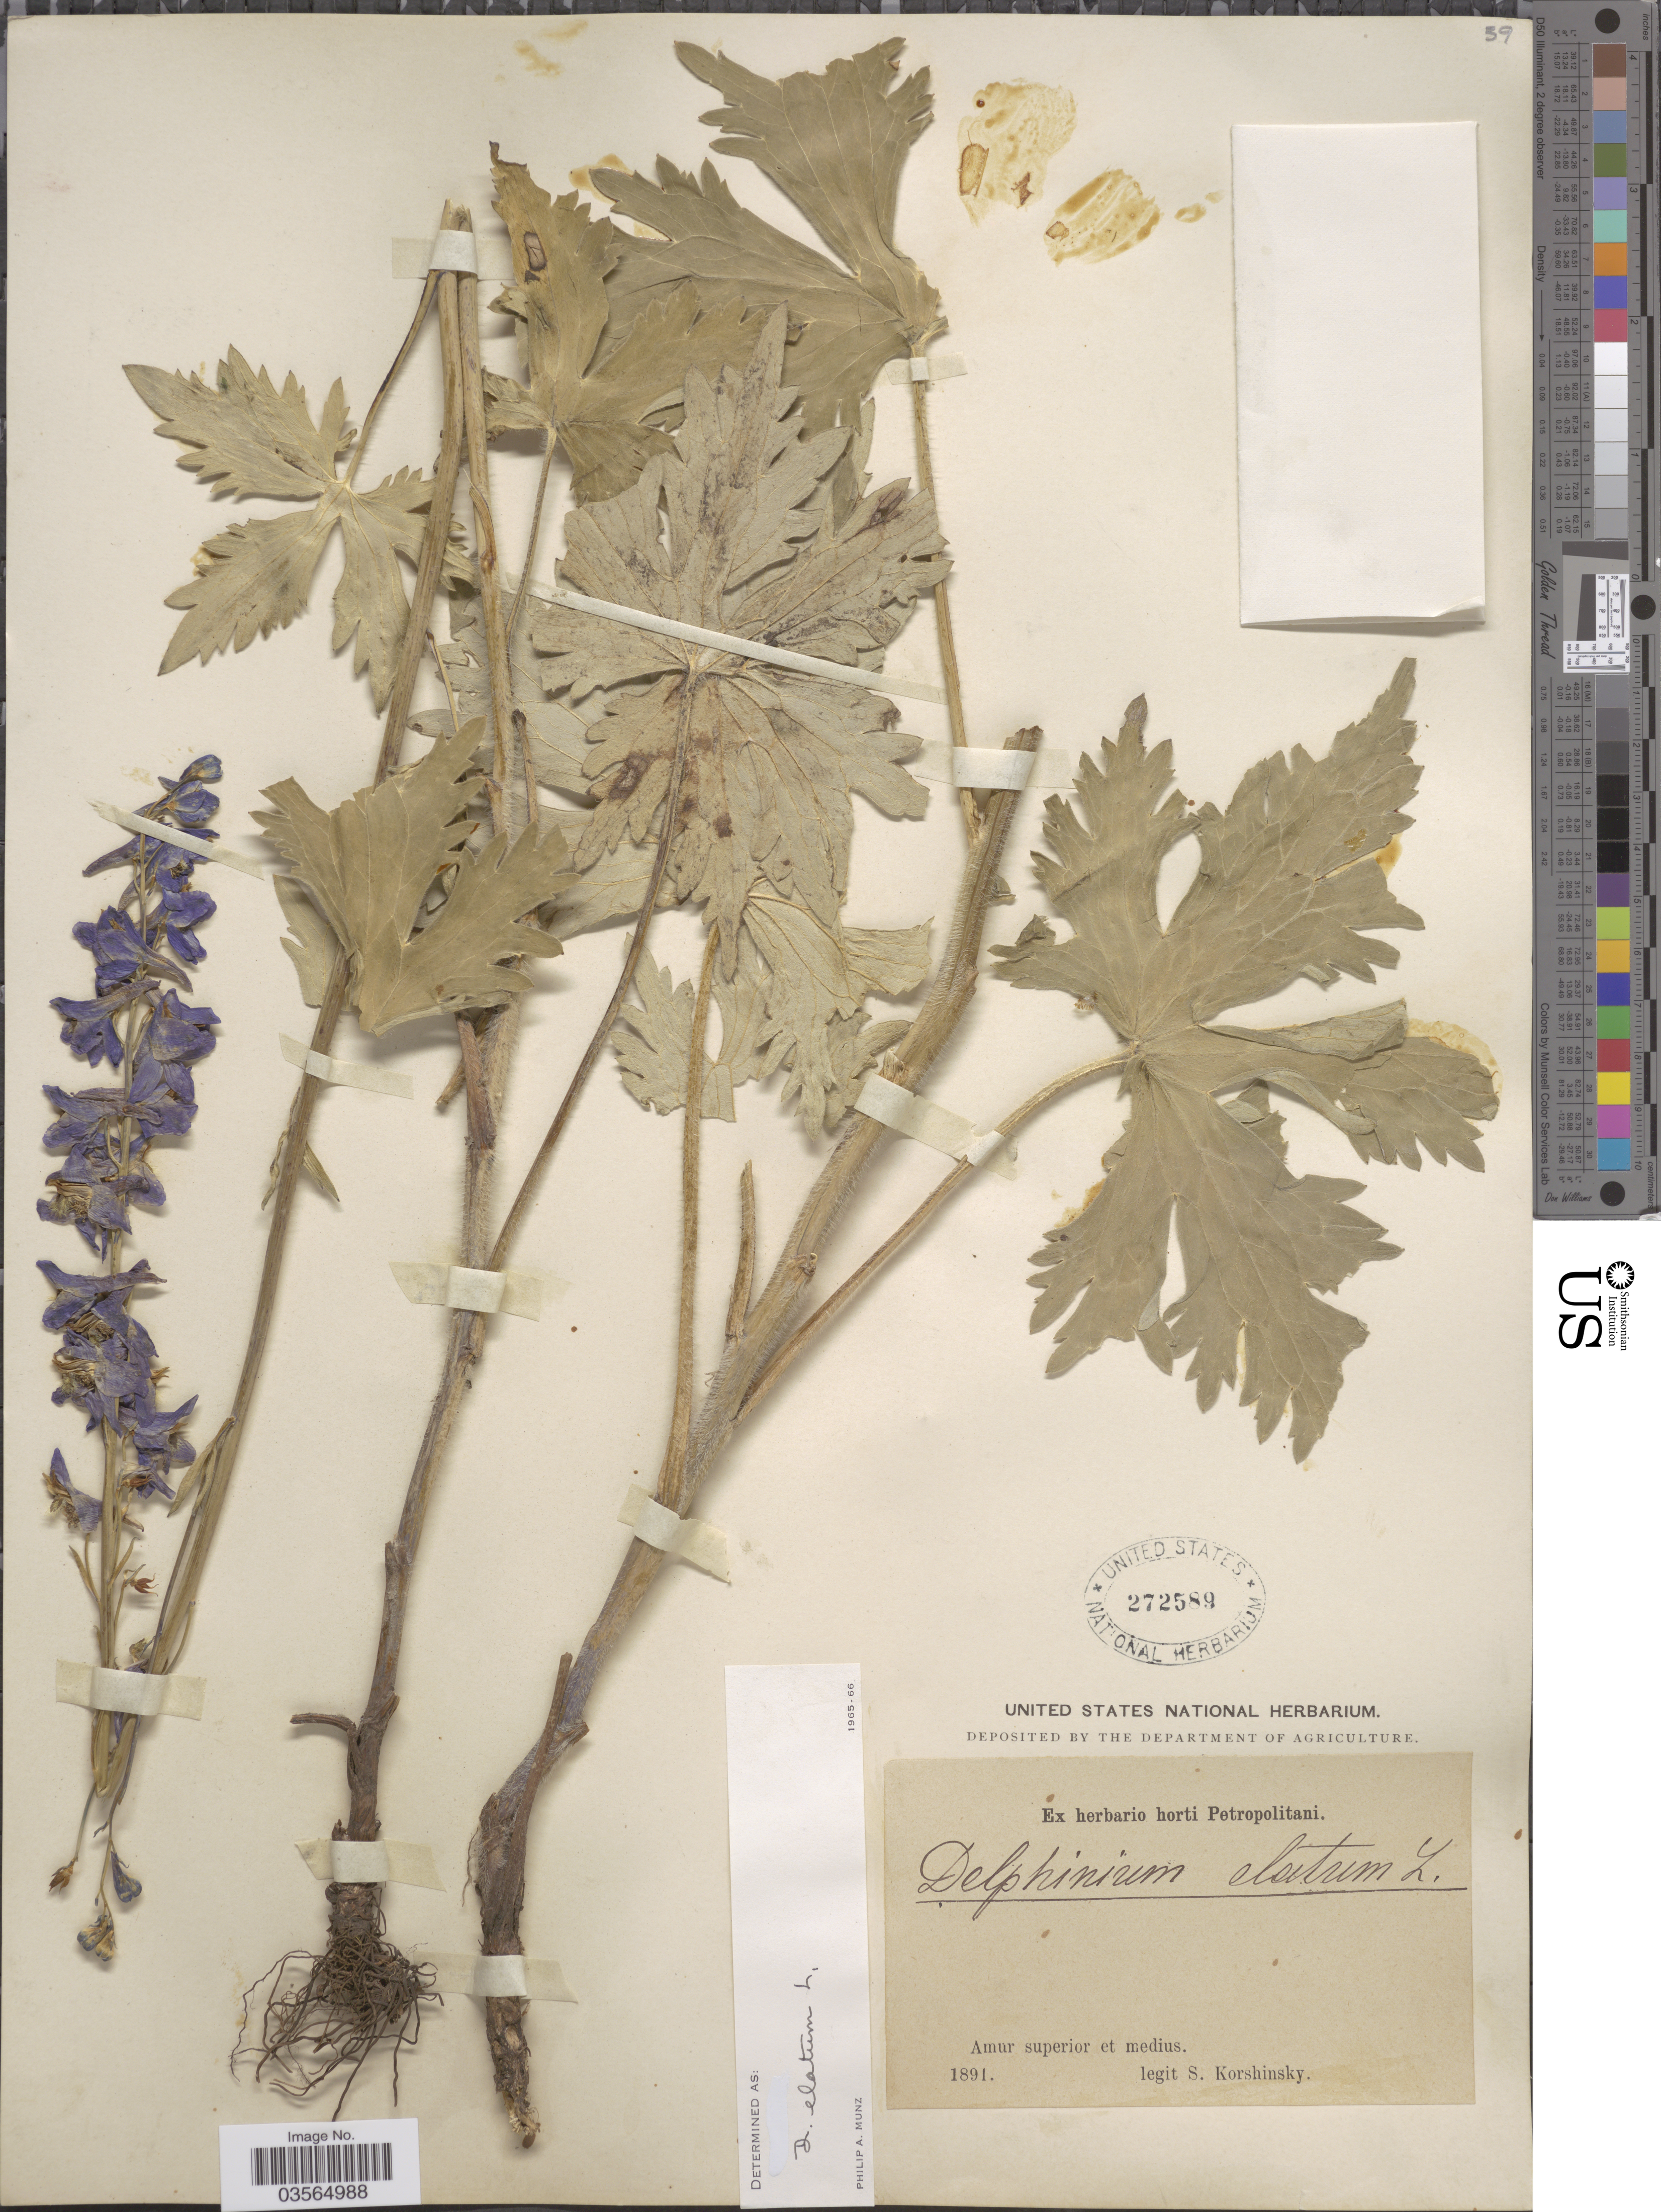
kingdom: Plantae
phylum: Tracheophyta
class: Magnoliopsida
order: Ranunculales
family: Ranunculaceae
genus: Delphinium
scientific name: Delphinium elatum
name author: L.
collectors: S. I. Korshinsky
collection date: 1891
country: Russian Federation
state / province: Amur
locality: Amur superior et medius.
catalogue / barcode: US 272589